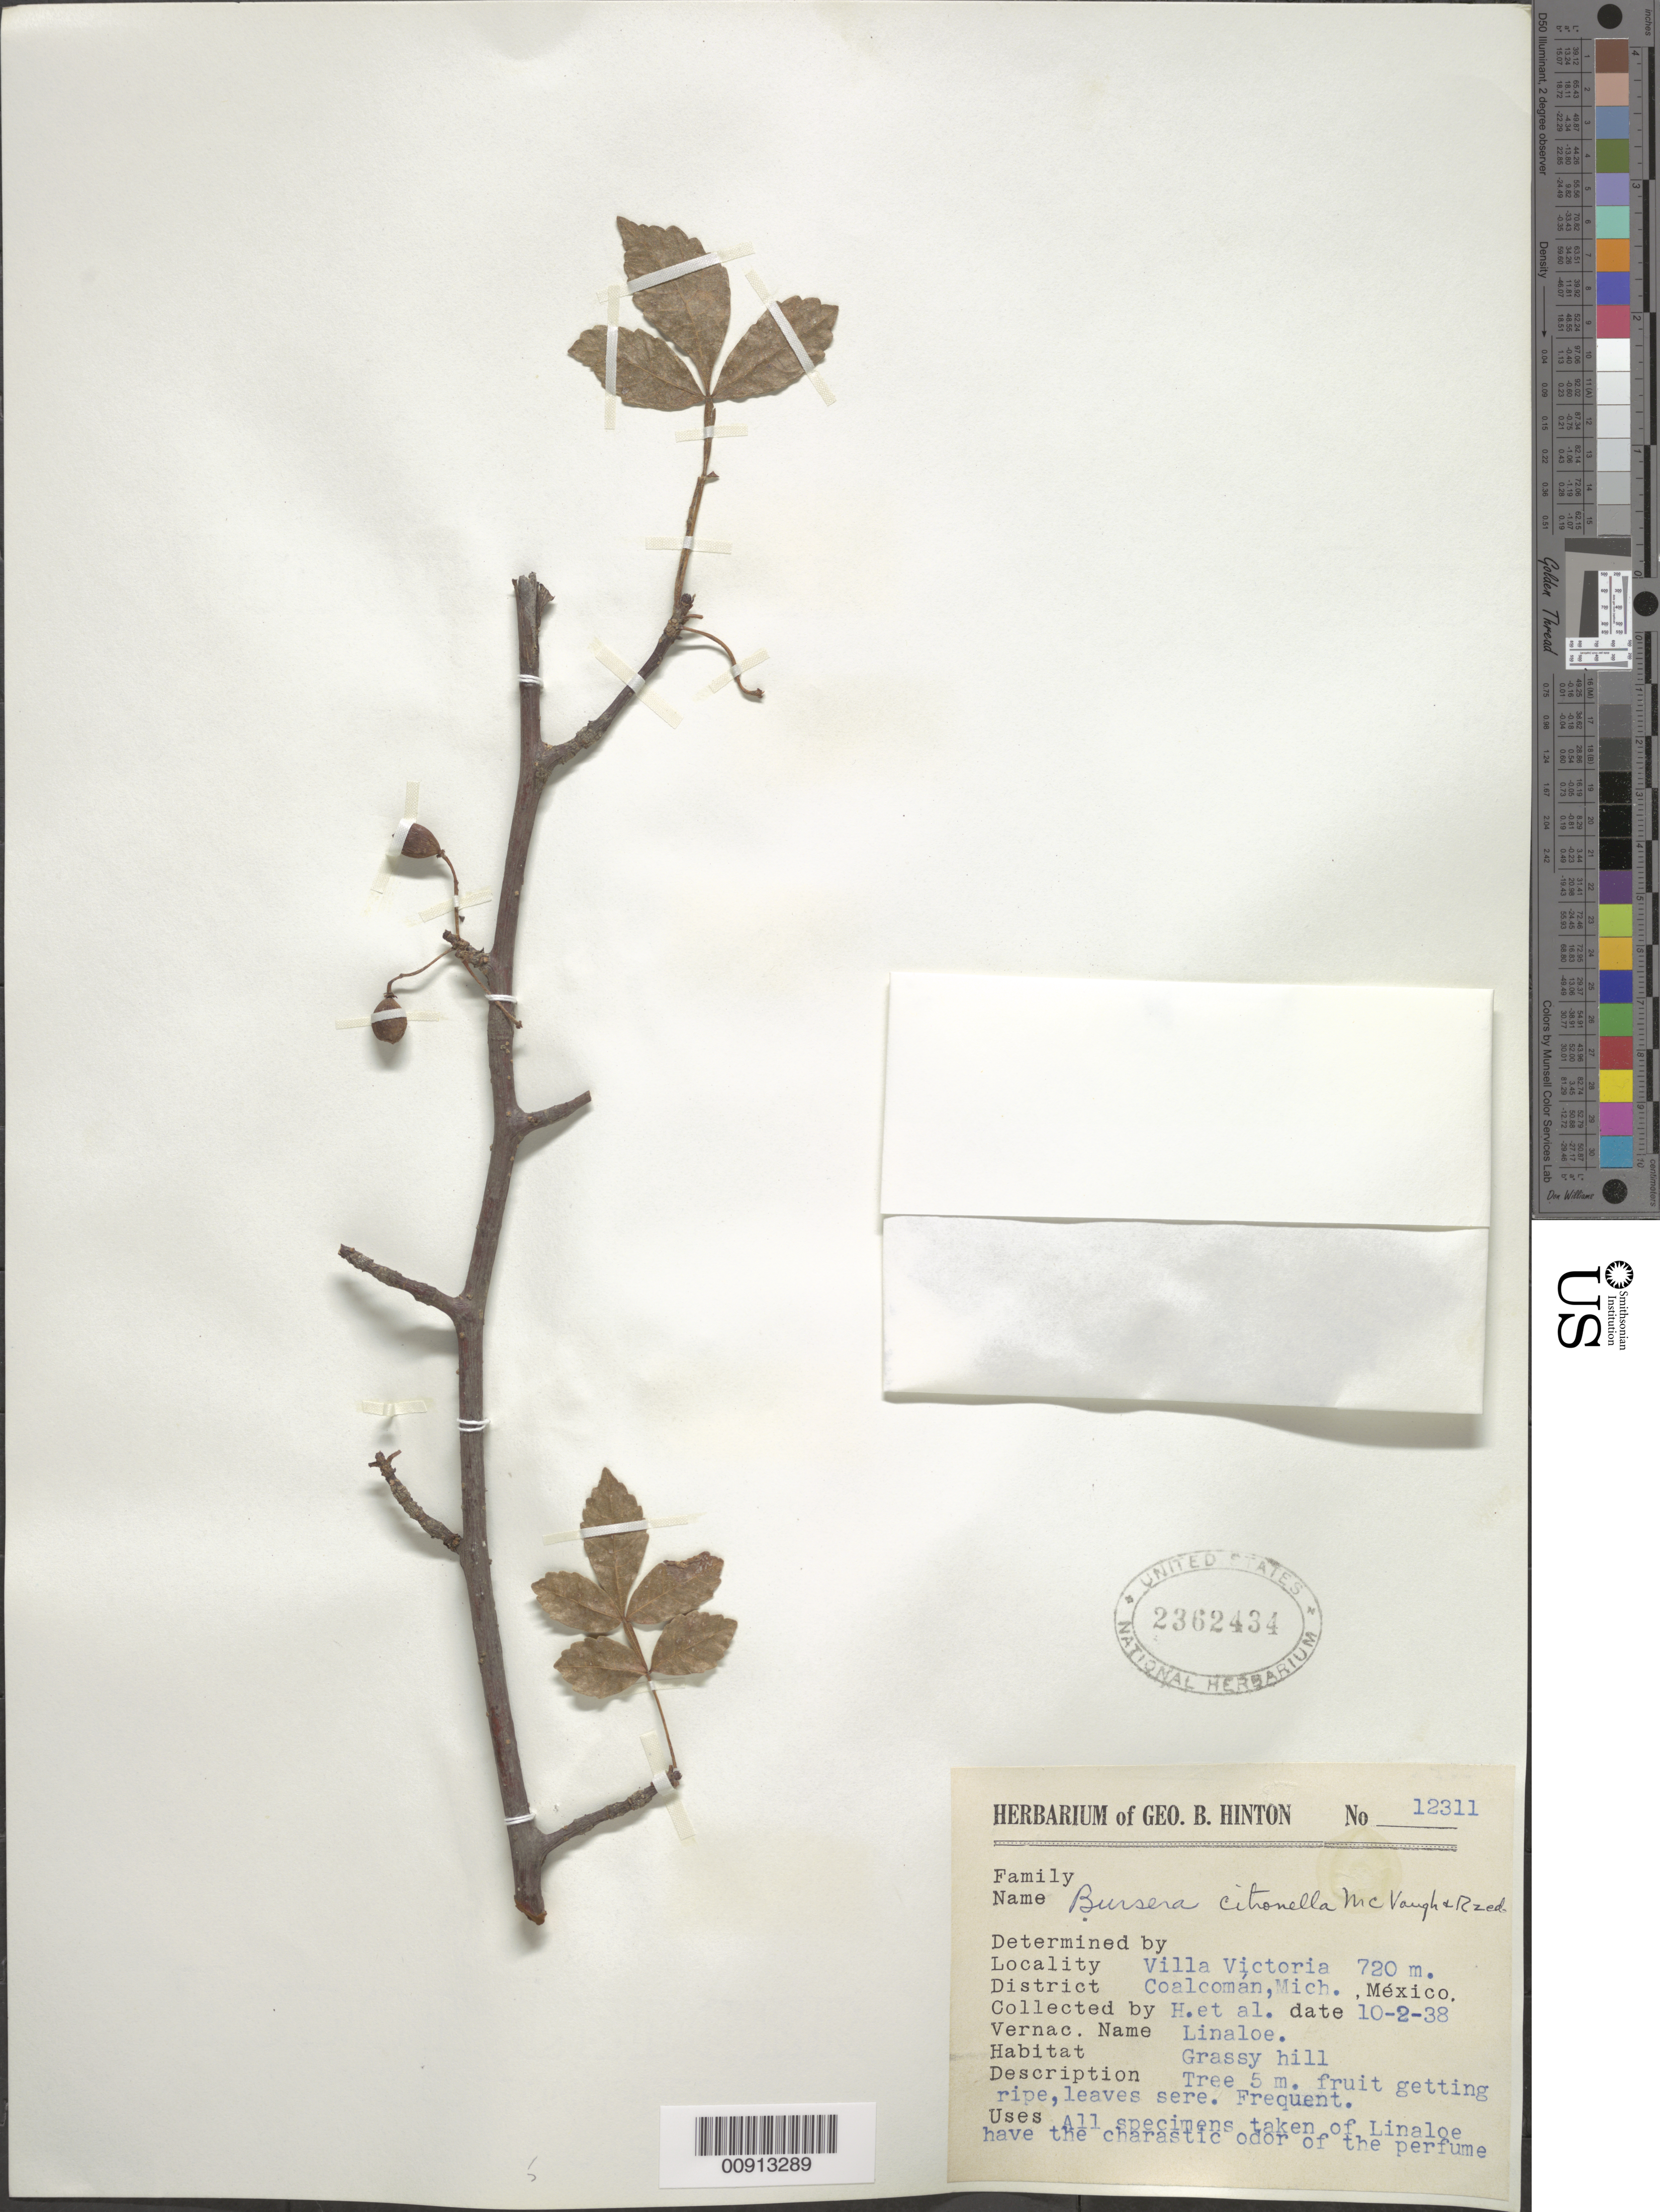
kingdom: Plantae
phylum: Tracheophyta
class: Magnoliopsida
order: Sapindales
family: Burseraceae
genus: Bursera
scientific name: Bursera citronella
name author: McVaugh & Rzed.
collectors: G. B. Hinton & et al.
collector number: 12311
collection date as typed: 02 Oct 1938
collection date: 1938-10-02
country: Mexico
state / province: Michoacán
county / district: Coalcomán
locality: Villa Victoria, District Coalcomán, Michoacán.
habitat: Grassy hill.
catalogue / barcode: US 2362434